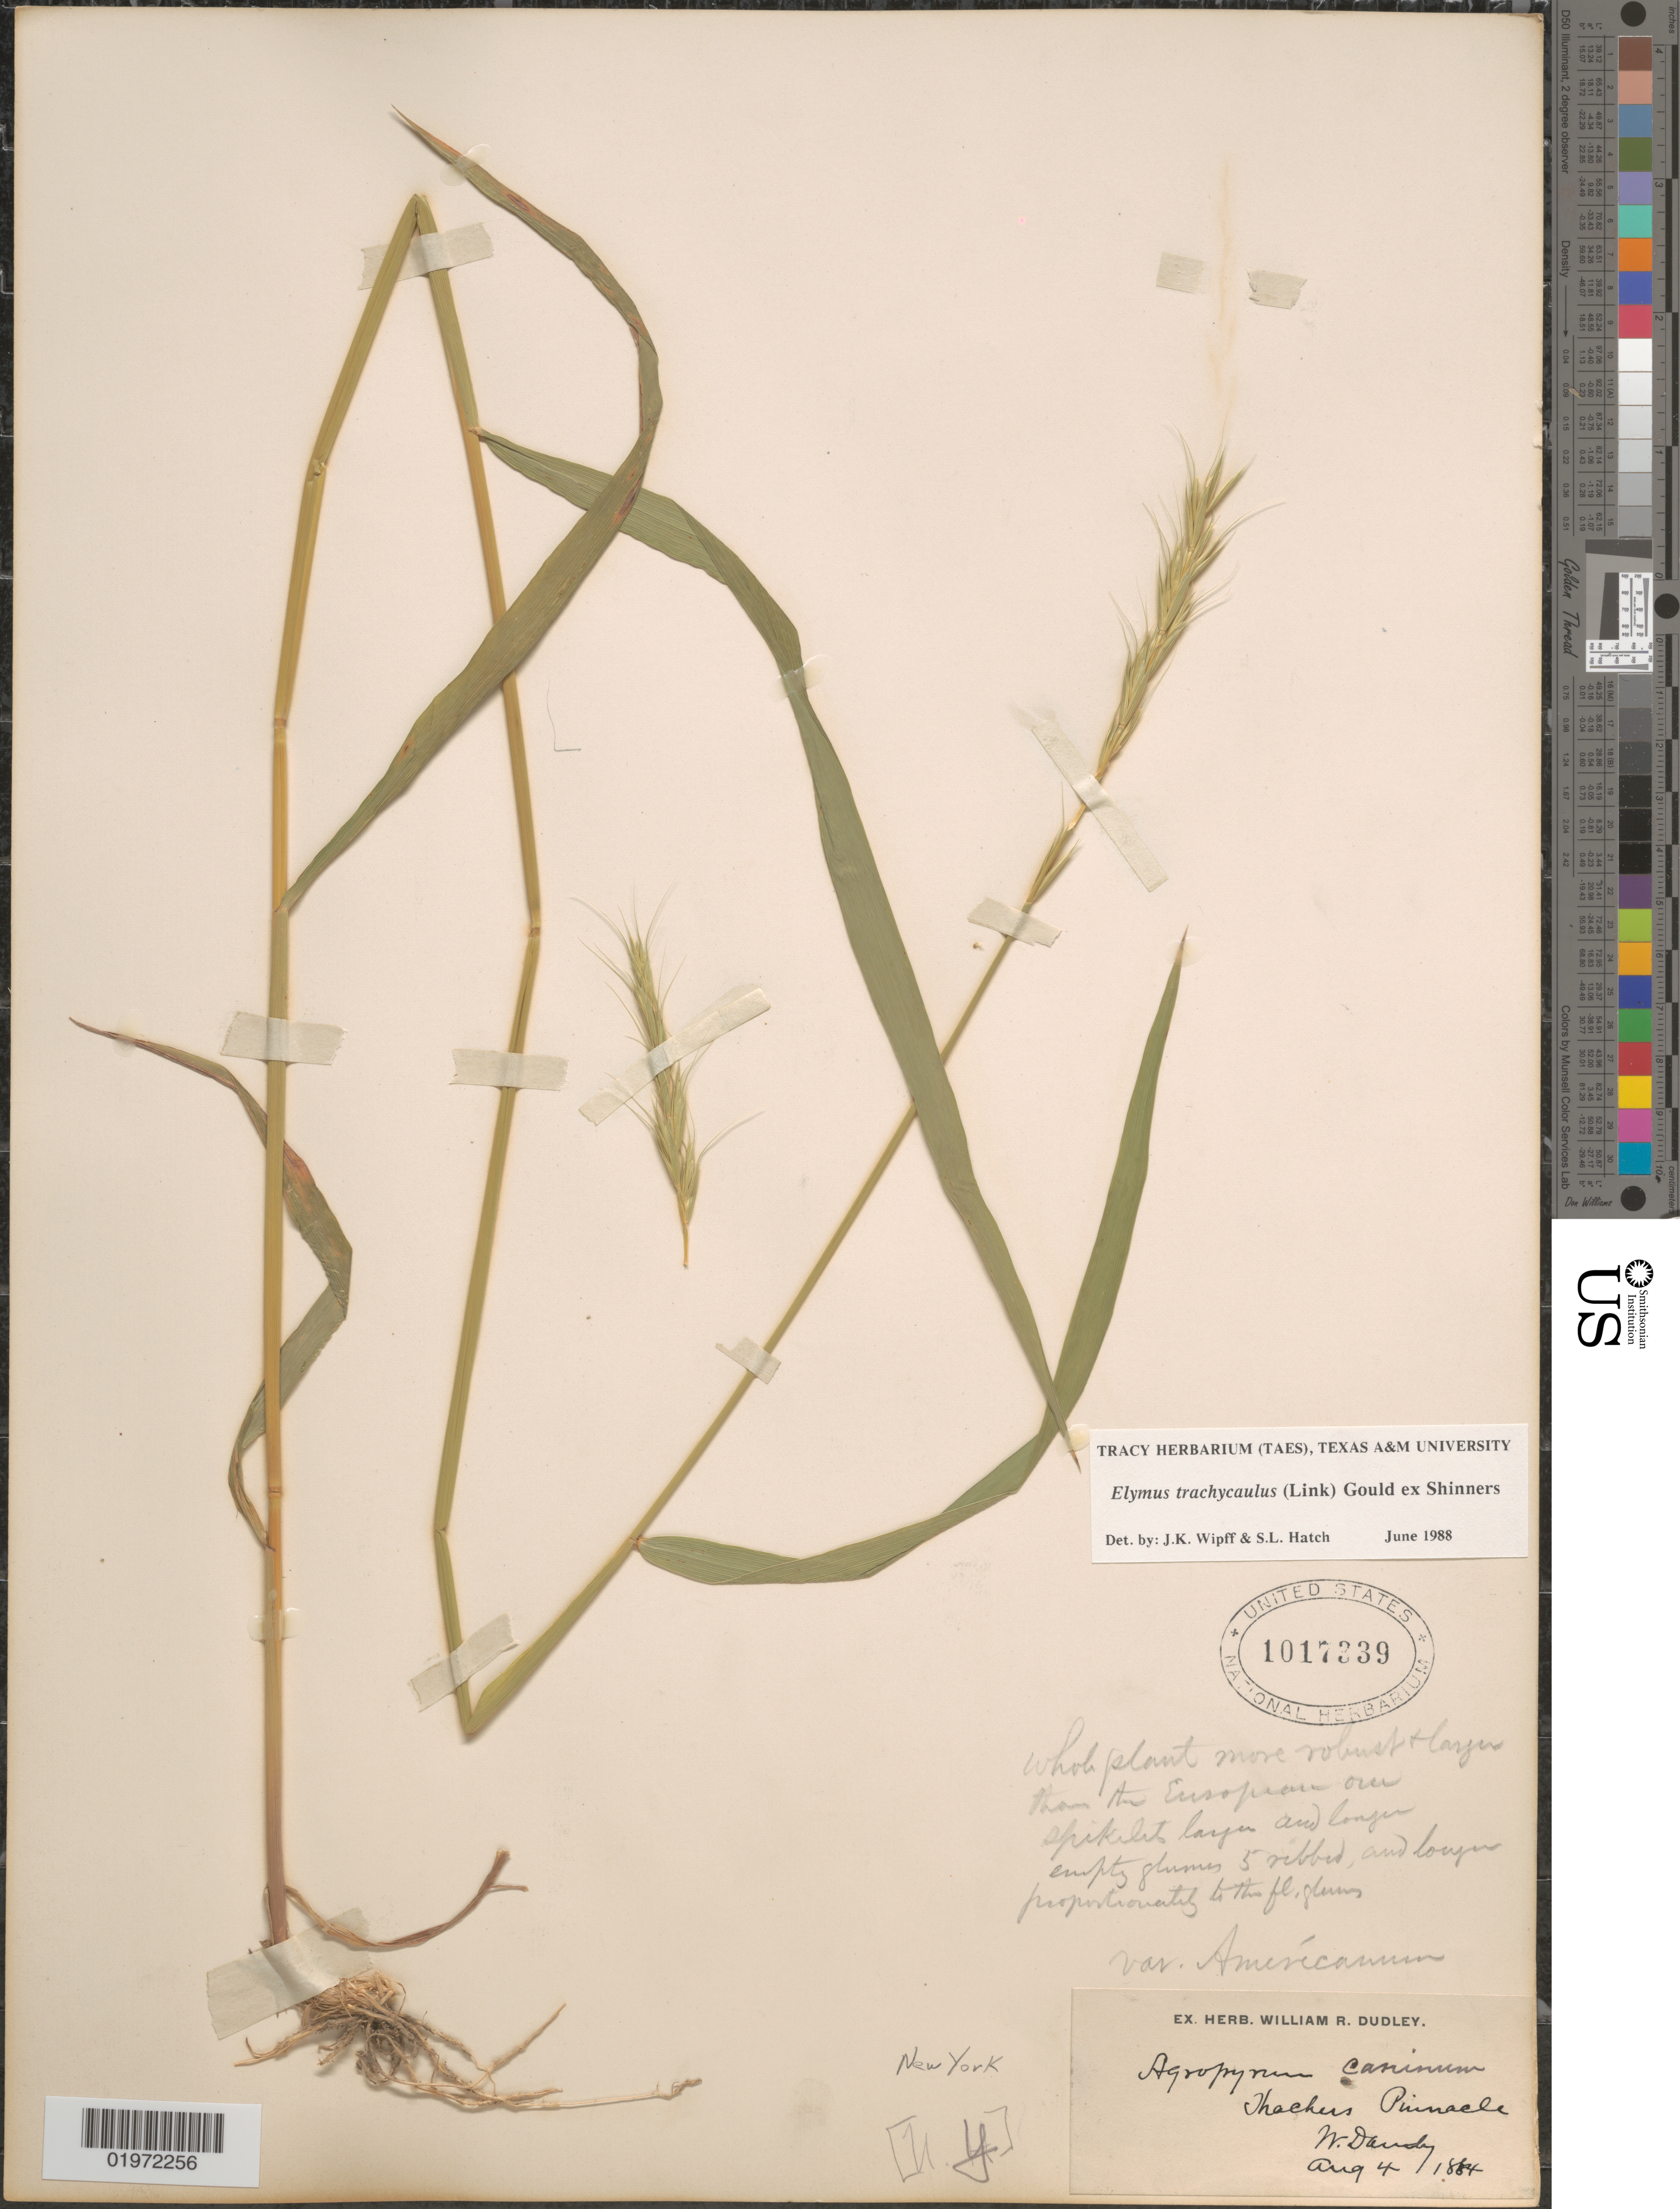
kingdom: Plantae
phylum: Tracheophyta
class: Liliopsida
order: Poales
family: Poaceae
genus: Elymus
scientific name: Elymus trachycaulus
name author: (Link) Gould ex Shinners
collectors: Ex herb. William R. Dudley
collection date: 1884-08-04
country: United States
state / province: New York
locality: Thachers Pinnacle. W. Danby.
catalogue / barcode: US 1017339